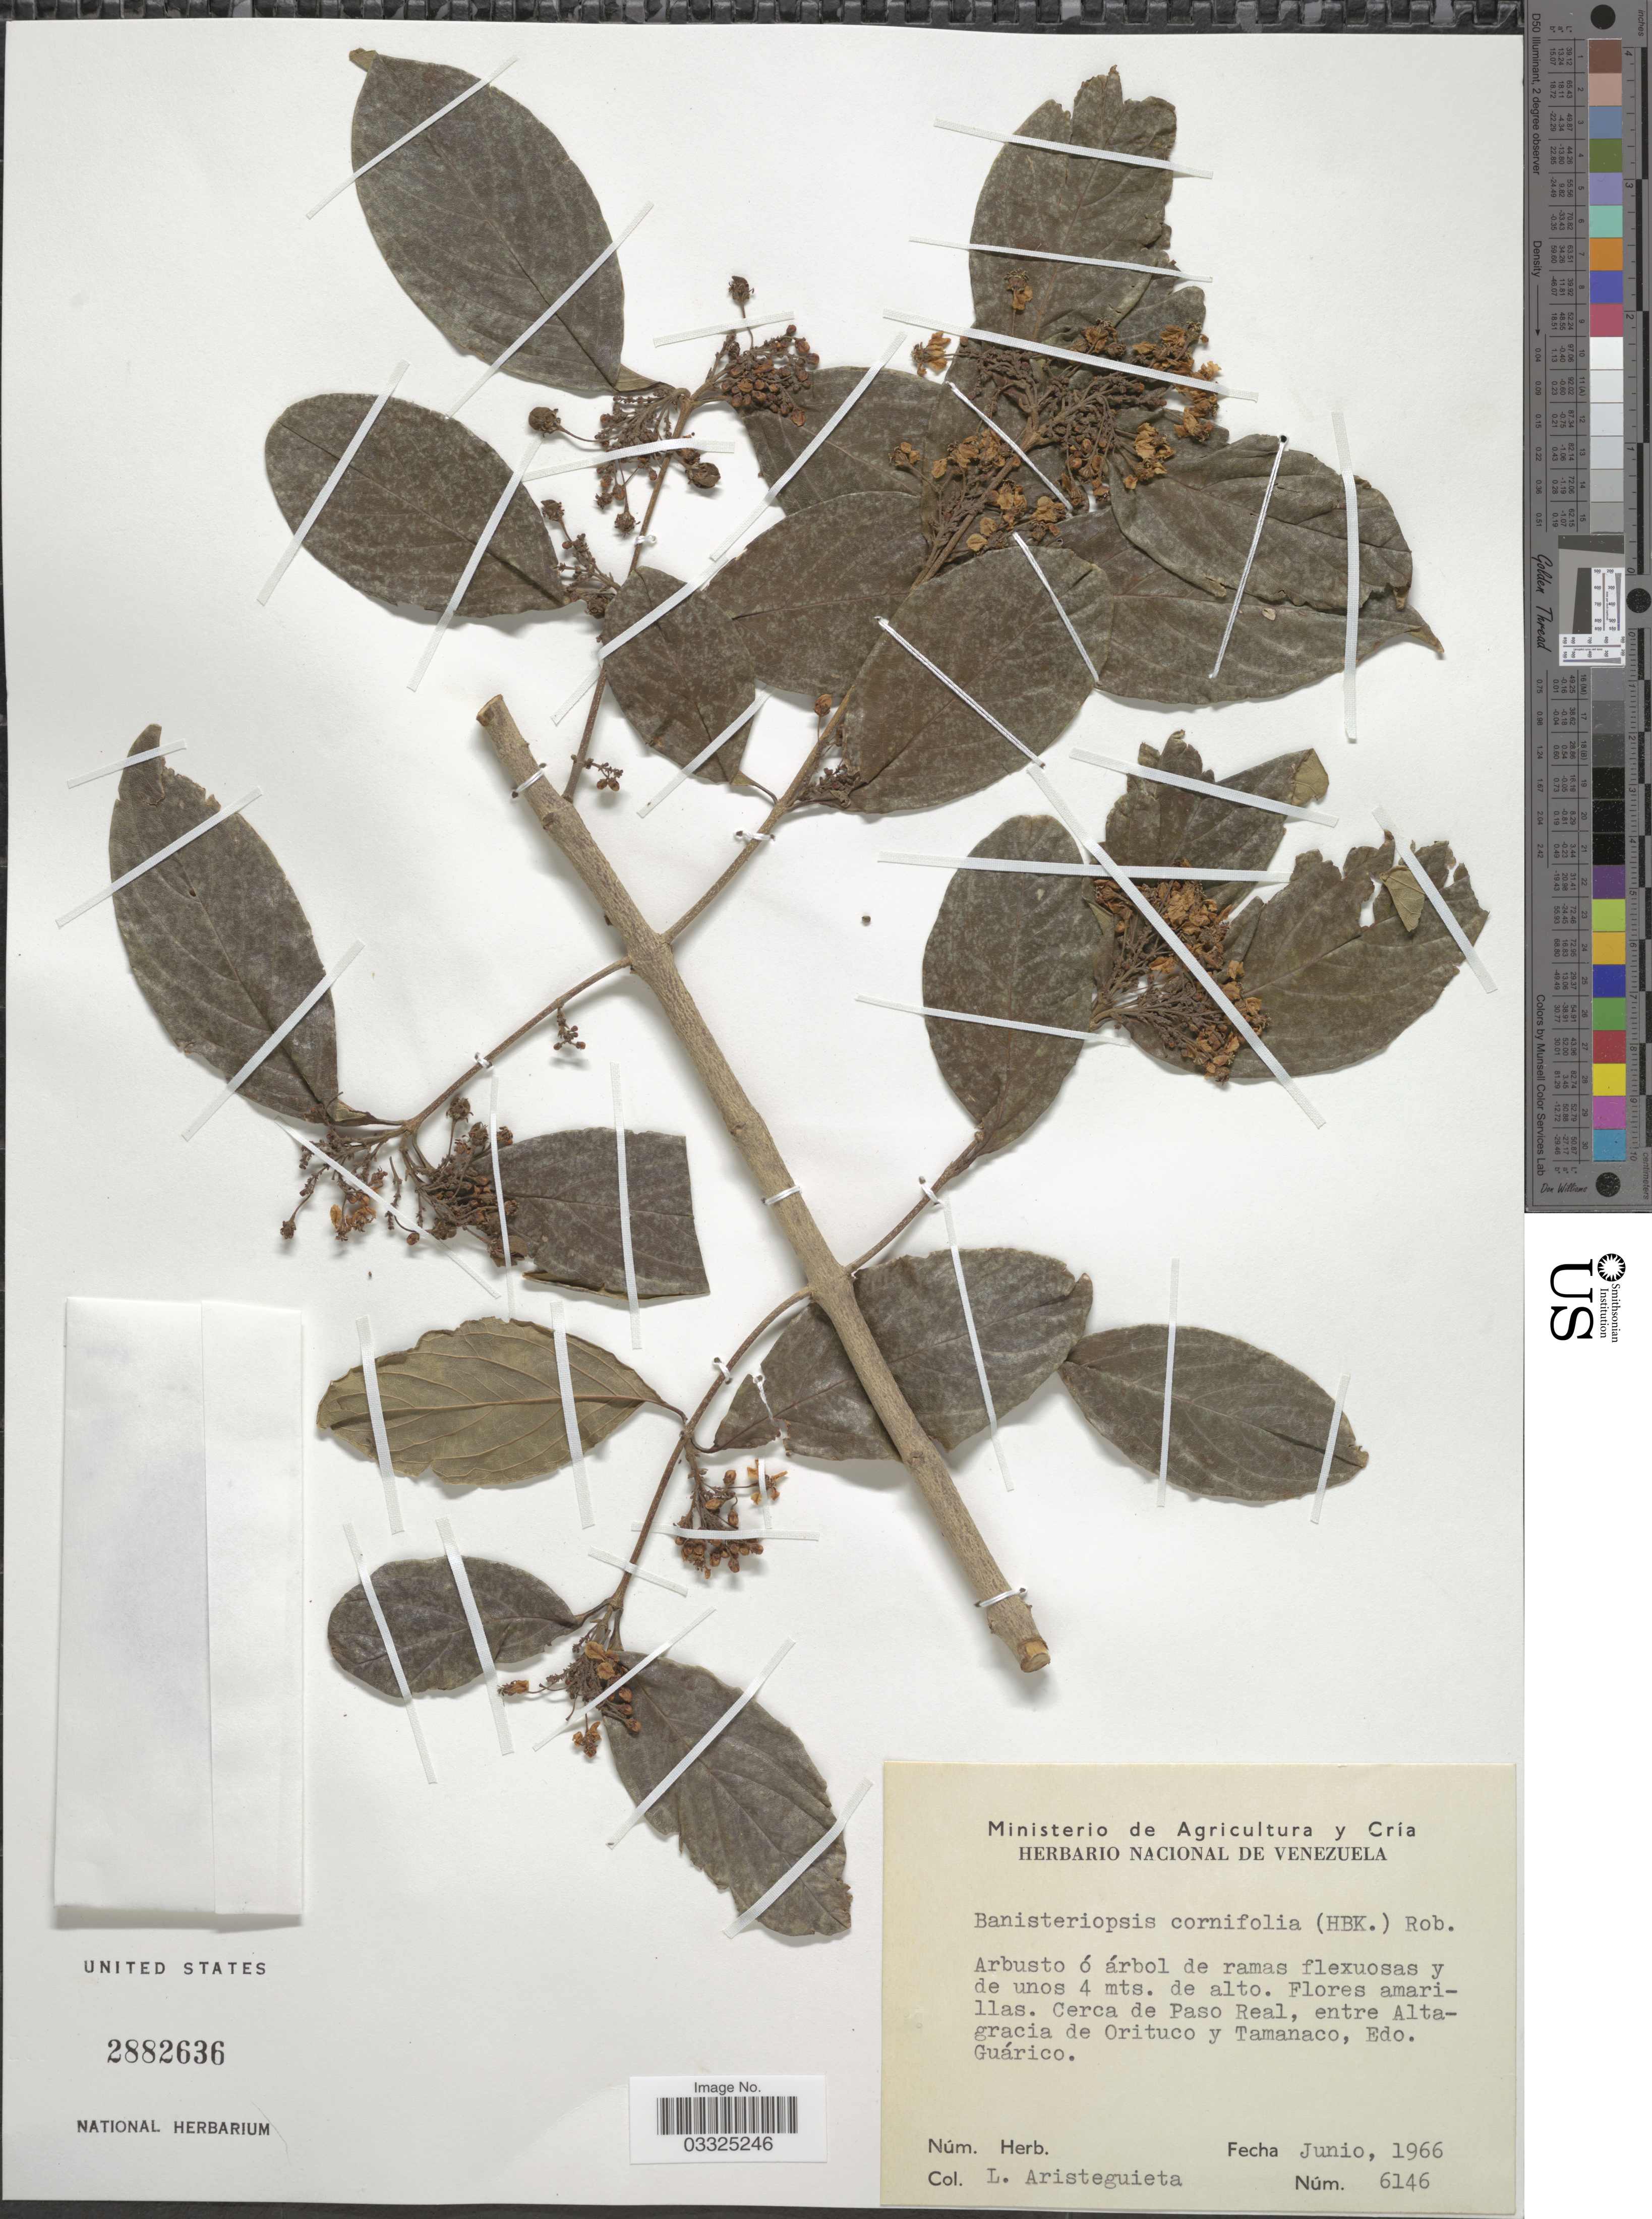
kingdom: Plantae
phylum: Tracheophyta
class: Magnoliopsida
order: Malpighiales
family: Malpighiaceae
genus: Bronwenia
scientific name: Bronwenia cornifolia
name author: (Kunth) W.R. Anderson & C. Davis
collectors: L. Aristeguieta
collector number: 6146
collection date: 1966-06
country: Venezuela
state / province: Guárico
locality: Cerca de Paso Real, entre Altagracia de Orituco y Tamanaco.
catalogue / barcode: US 2882636